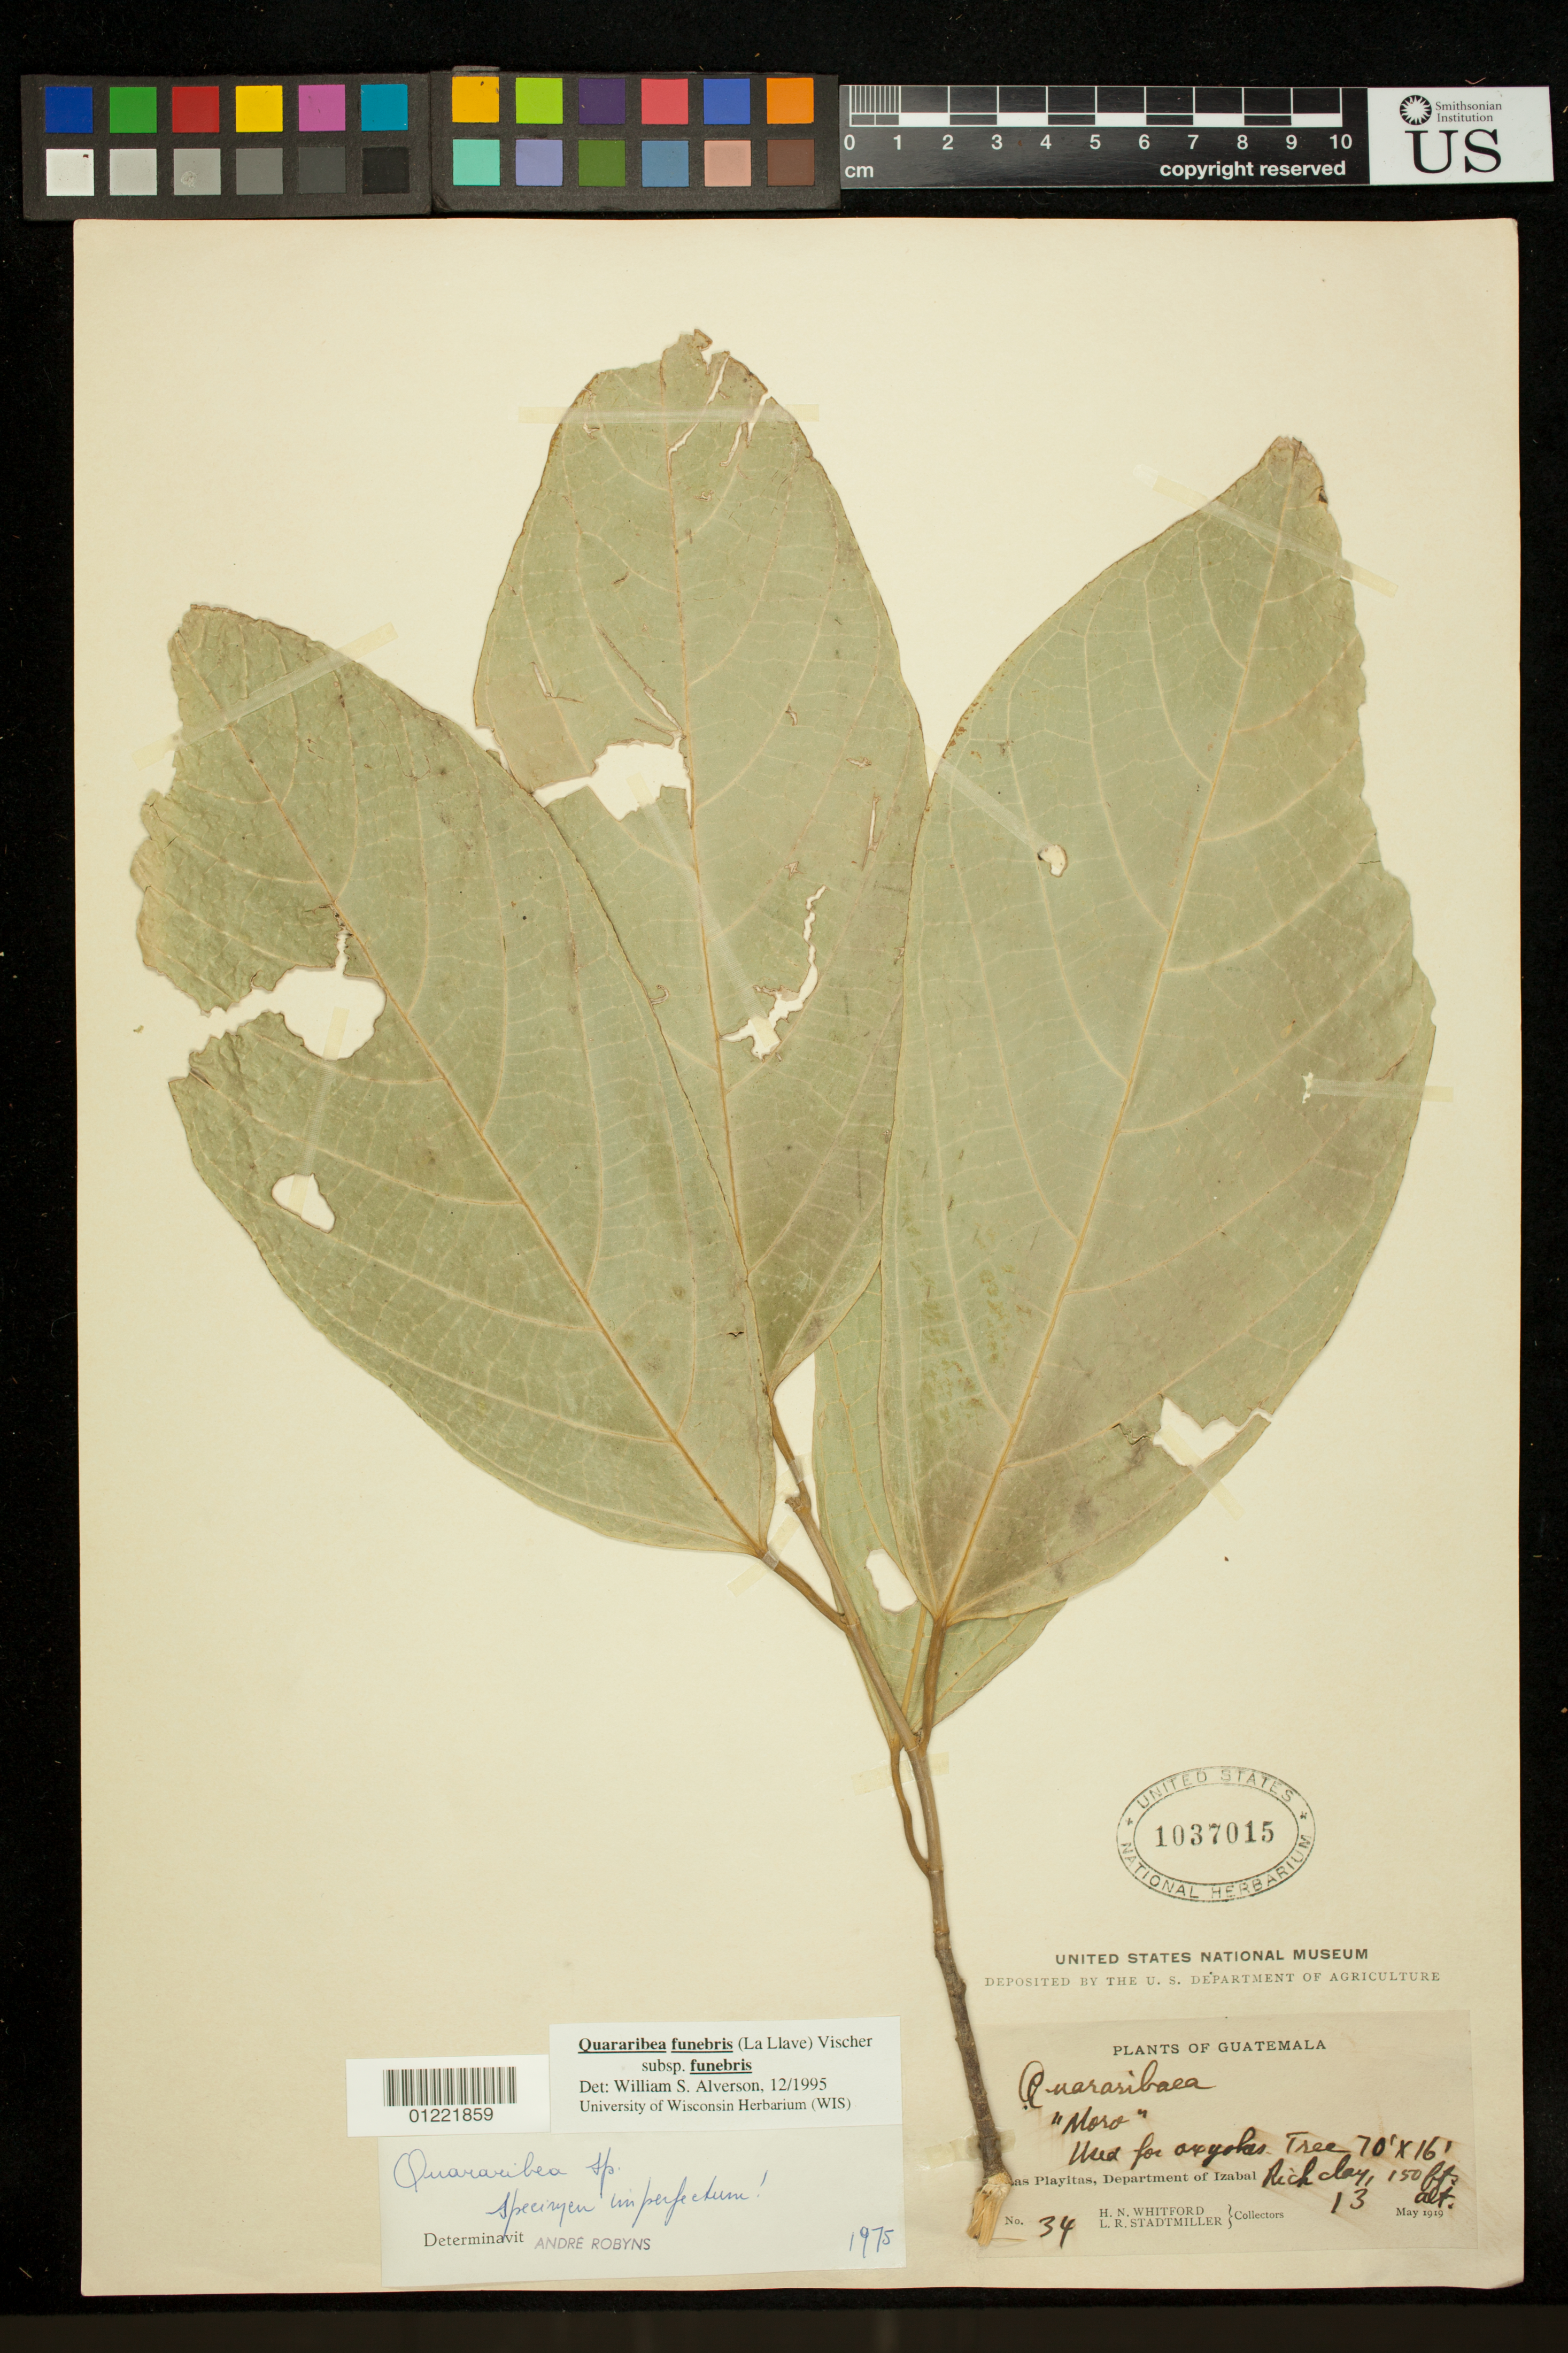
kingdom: Plantae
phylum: Tracheophyta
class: Magnoliopsida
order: Malvales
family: Malvaceae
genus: Quararibea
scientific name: Quararibea funebris subsp. funebris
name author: (La Llave) Vischer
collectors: H. N. Whitford & L. Stadtmiller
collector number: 34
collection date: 1919-05-13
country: Guatemala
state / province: Izabal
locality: Las Playitas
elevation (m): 46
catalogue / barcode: US 1037015